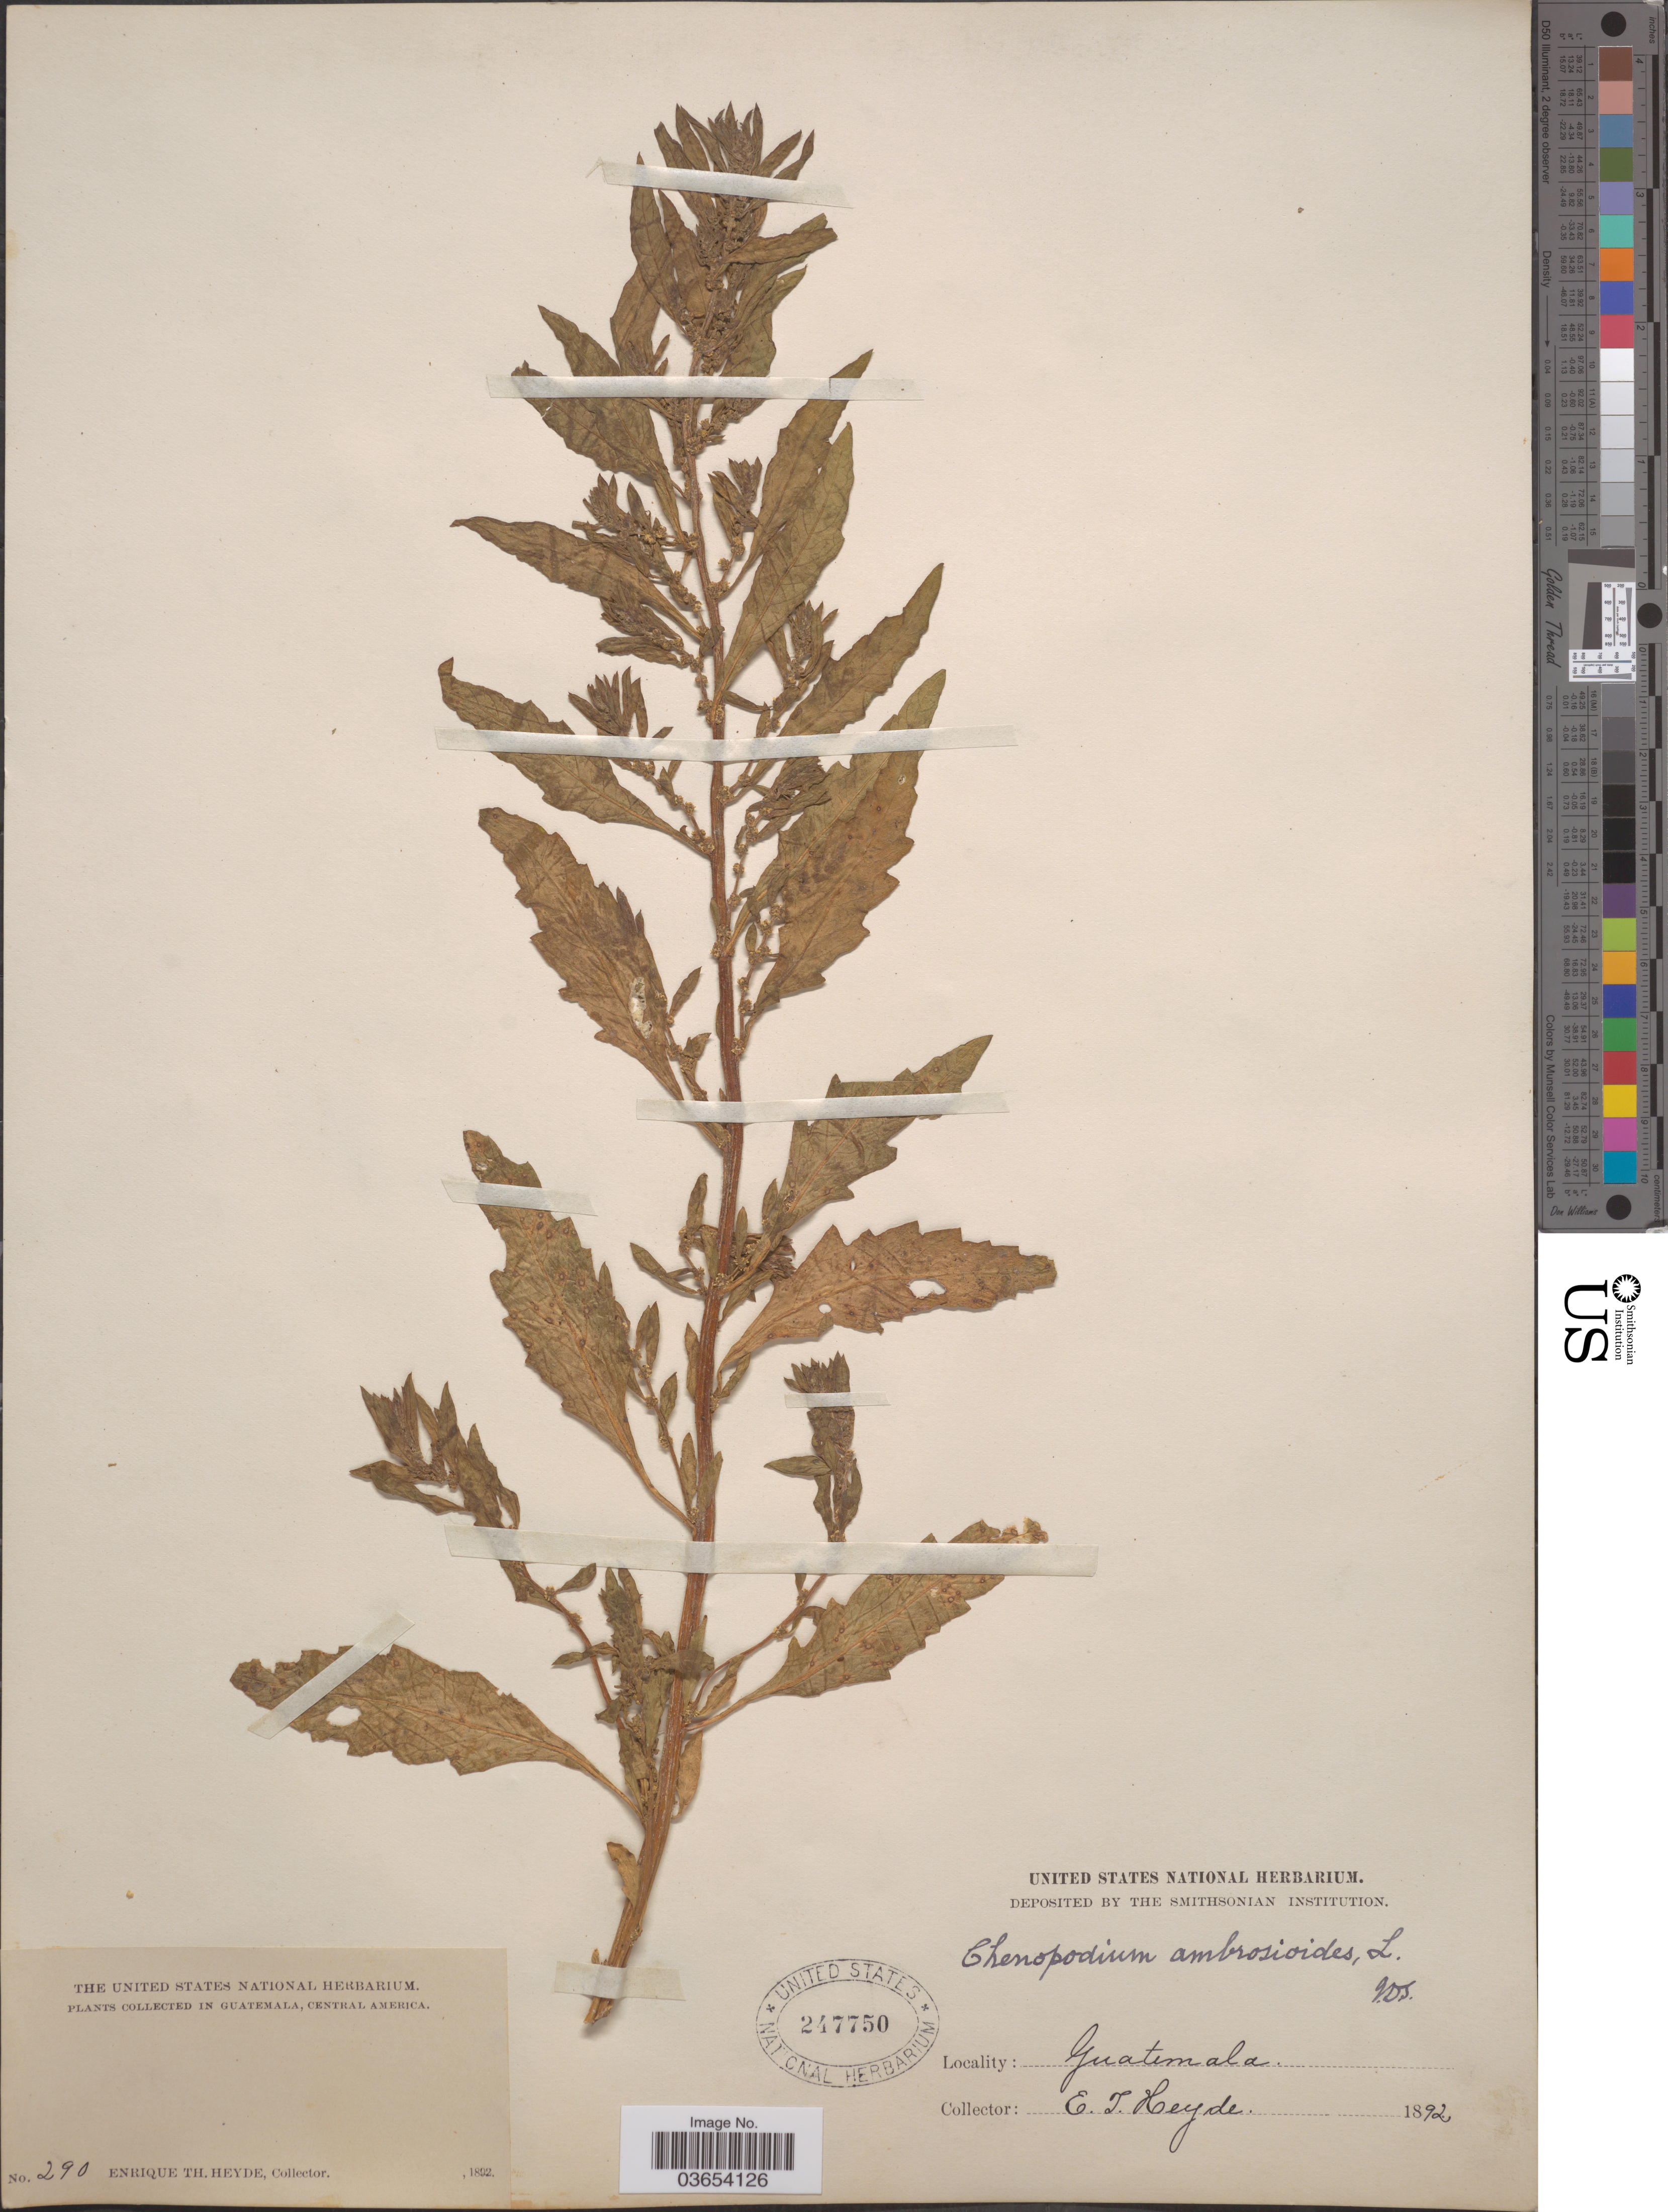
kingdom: Plantae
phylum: Tracheophyta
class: Magnoliopsida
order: Caryophyllales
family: Amaranthaceae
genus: Chenopodium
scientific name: Chenopodium ambrosioides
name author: L.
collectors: E. T. Heyde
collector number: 290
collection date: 1892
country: Guatemala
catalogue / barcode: US 247750